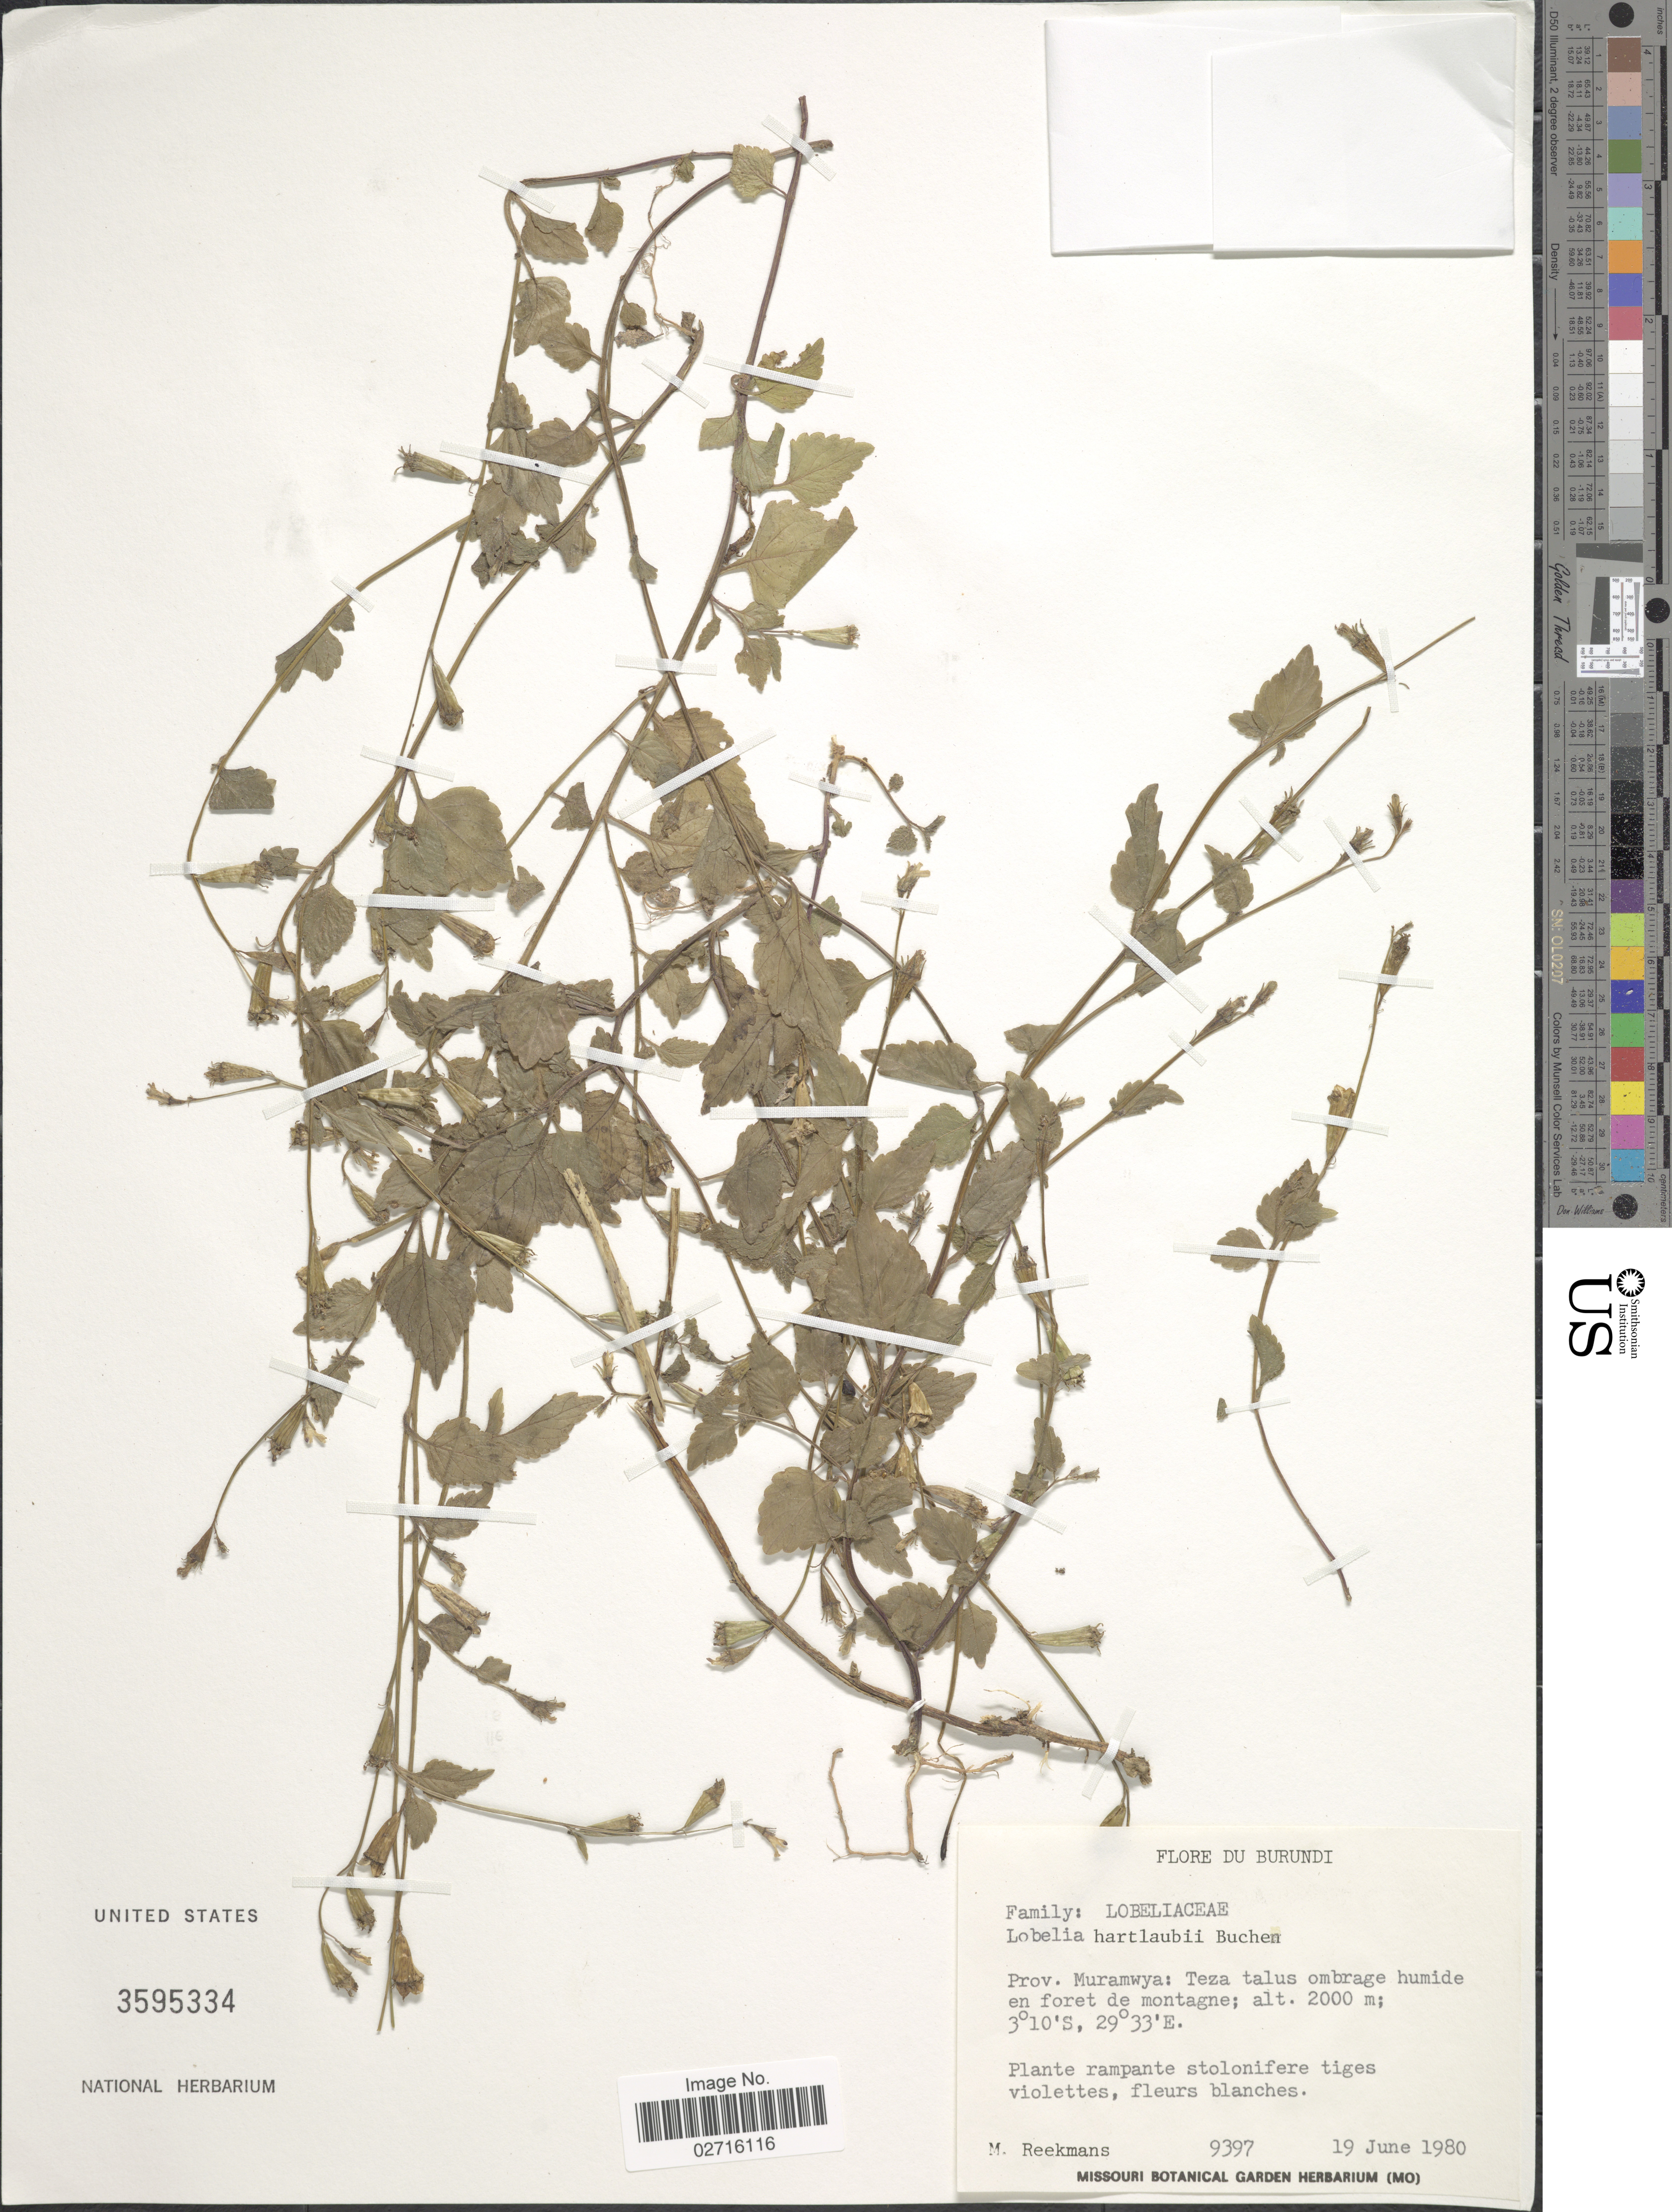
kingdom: Plantae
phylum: Tracheophyta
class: Magnoliopsida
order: Asterales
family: Campanulaceae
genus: Lobelia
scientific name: Lobelia hartlaubii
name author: Buchenau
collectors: M. Reekmans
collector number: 9397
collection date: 1980-06-19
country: Burundi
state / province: Muramvya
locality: Prov. Muramwya: Teza talus ombrage humide en foret de montagne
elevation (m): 2000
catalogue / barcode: US 3595334